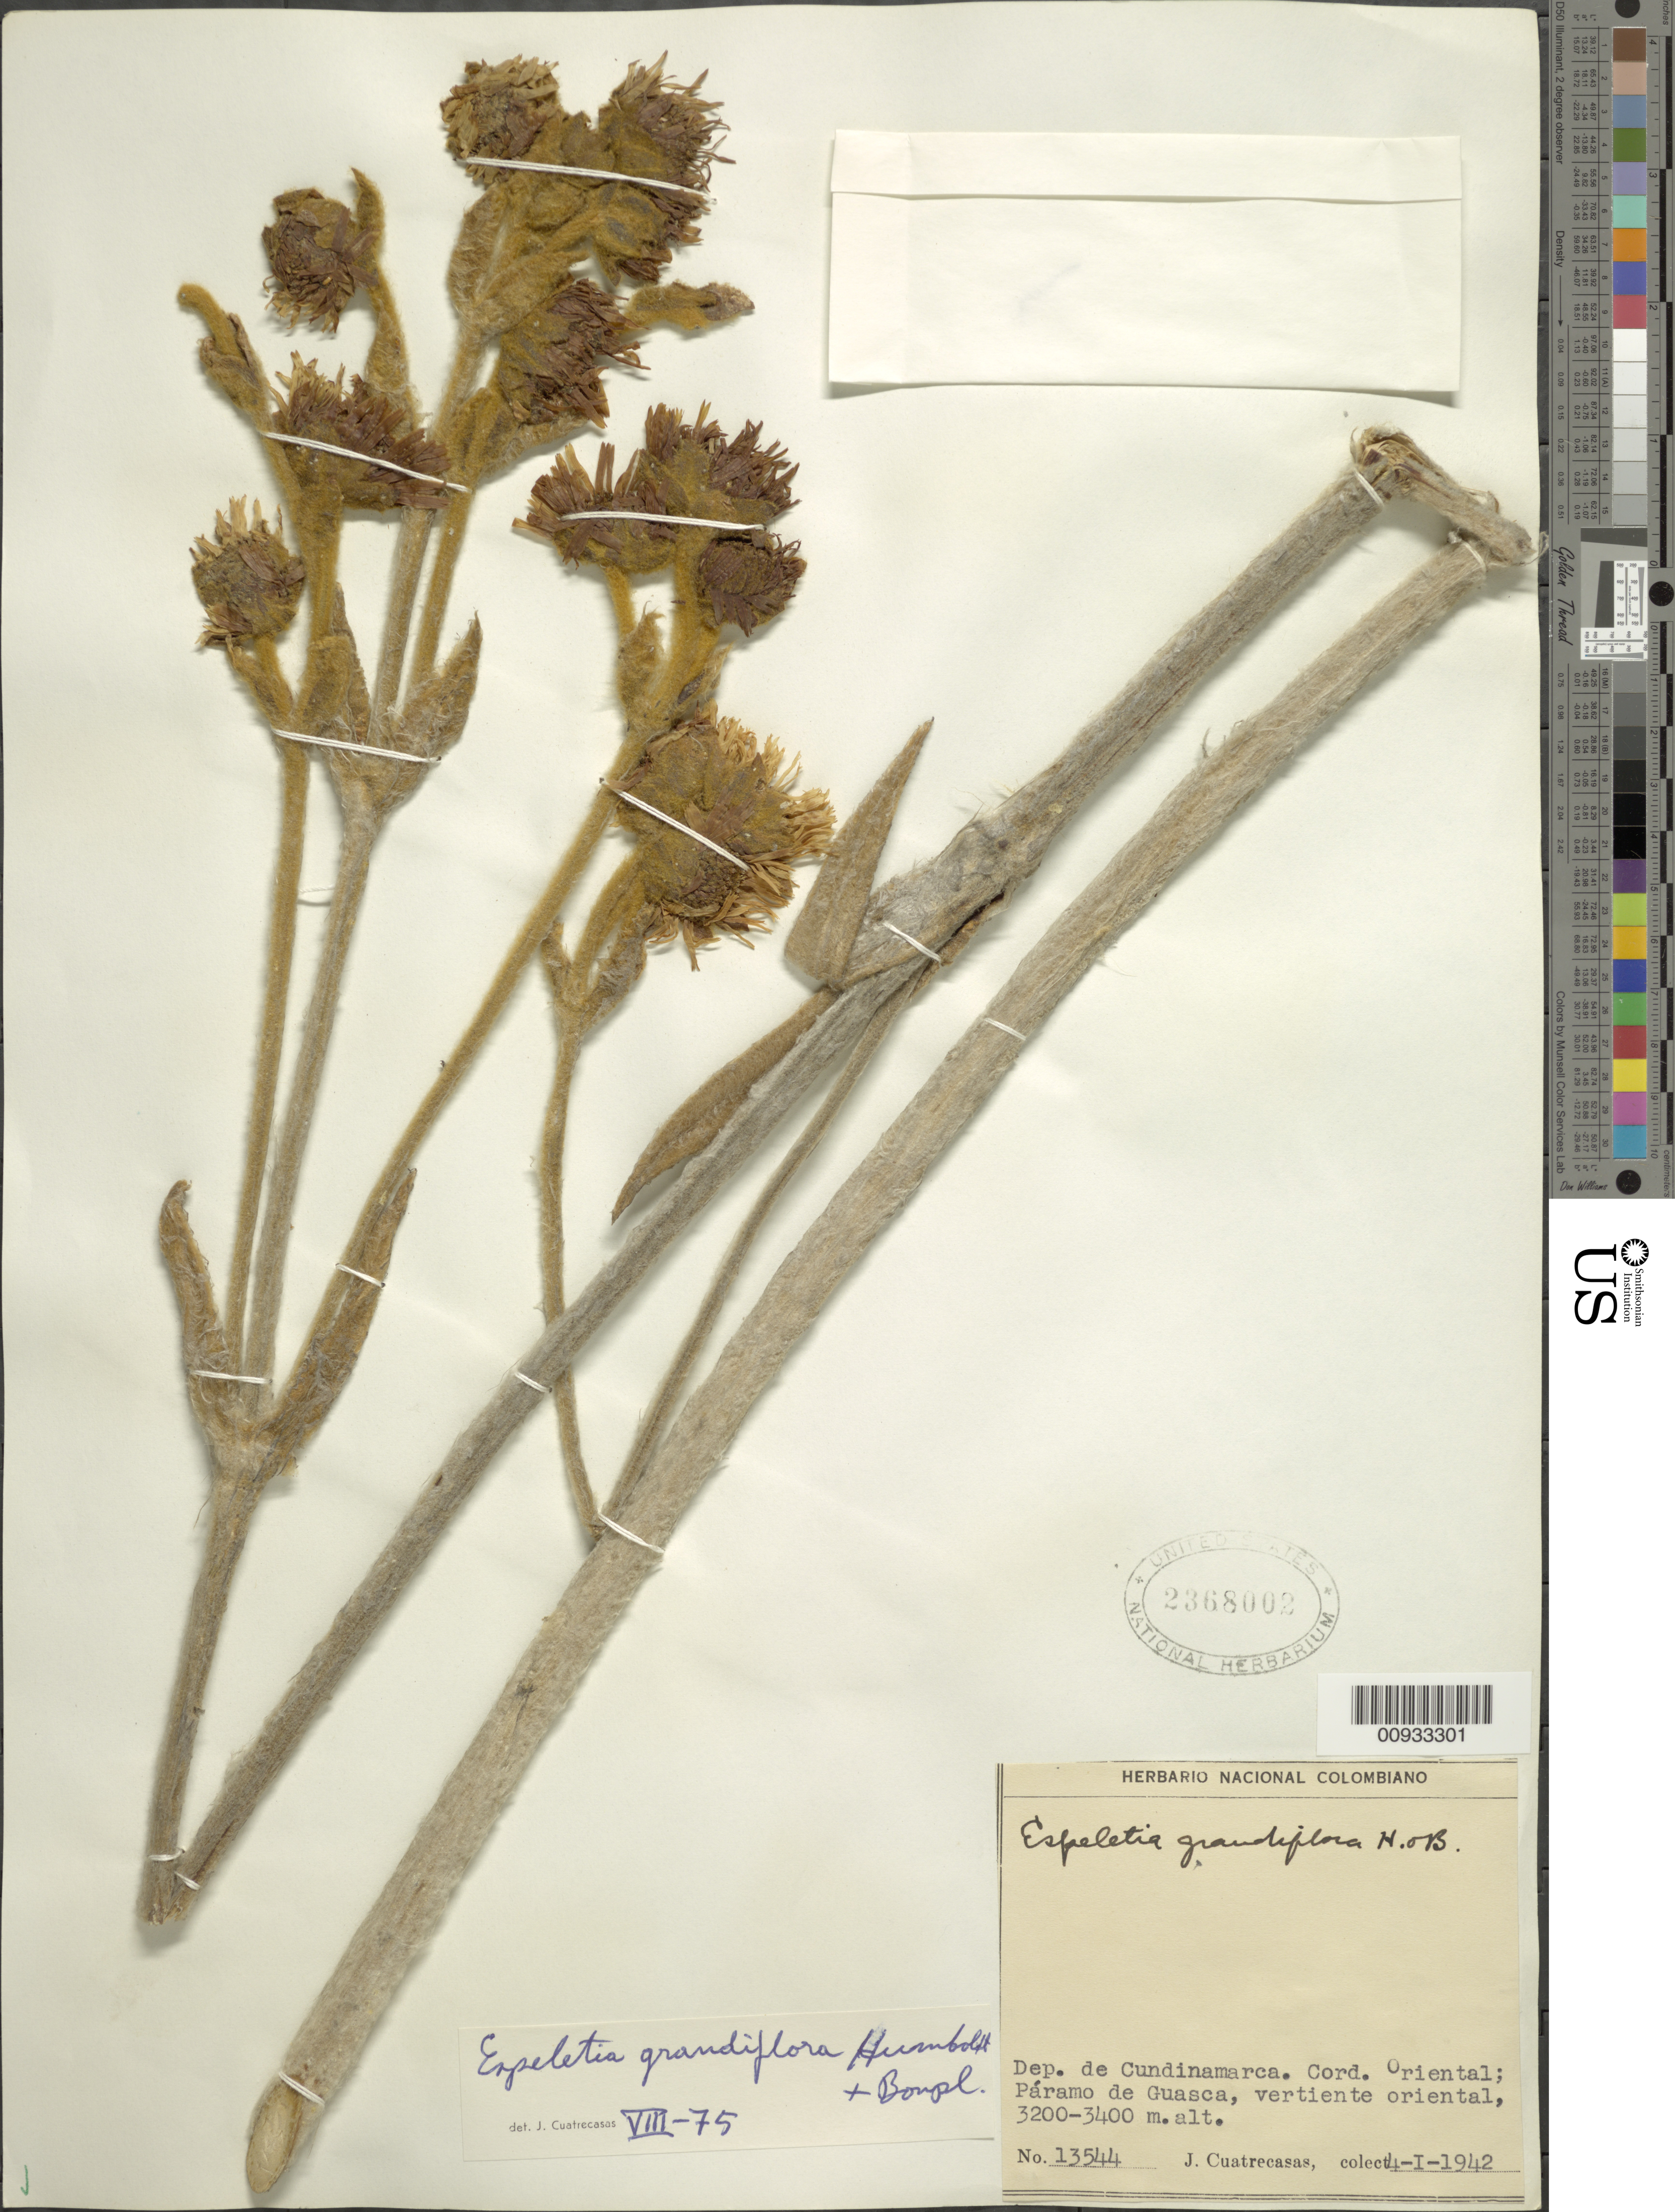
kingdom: Plantae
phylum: Tracheophyta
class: Magnoliopsida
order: Asterales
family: Asteraceae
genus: Espeletia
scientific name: Espeletia grandiflora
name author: Humb. & Bonpl.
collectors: J. Cuatrecasas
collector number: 13544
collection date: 1942-01-04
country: Colombia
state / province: Cundinamarca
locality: Páramo de Guasca. Cordillera Oriental, vertiente Oriental.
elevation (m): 3200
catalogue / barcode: US 2368002